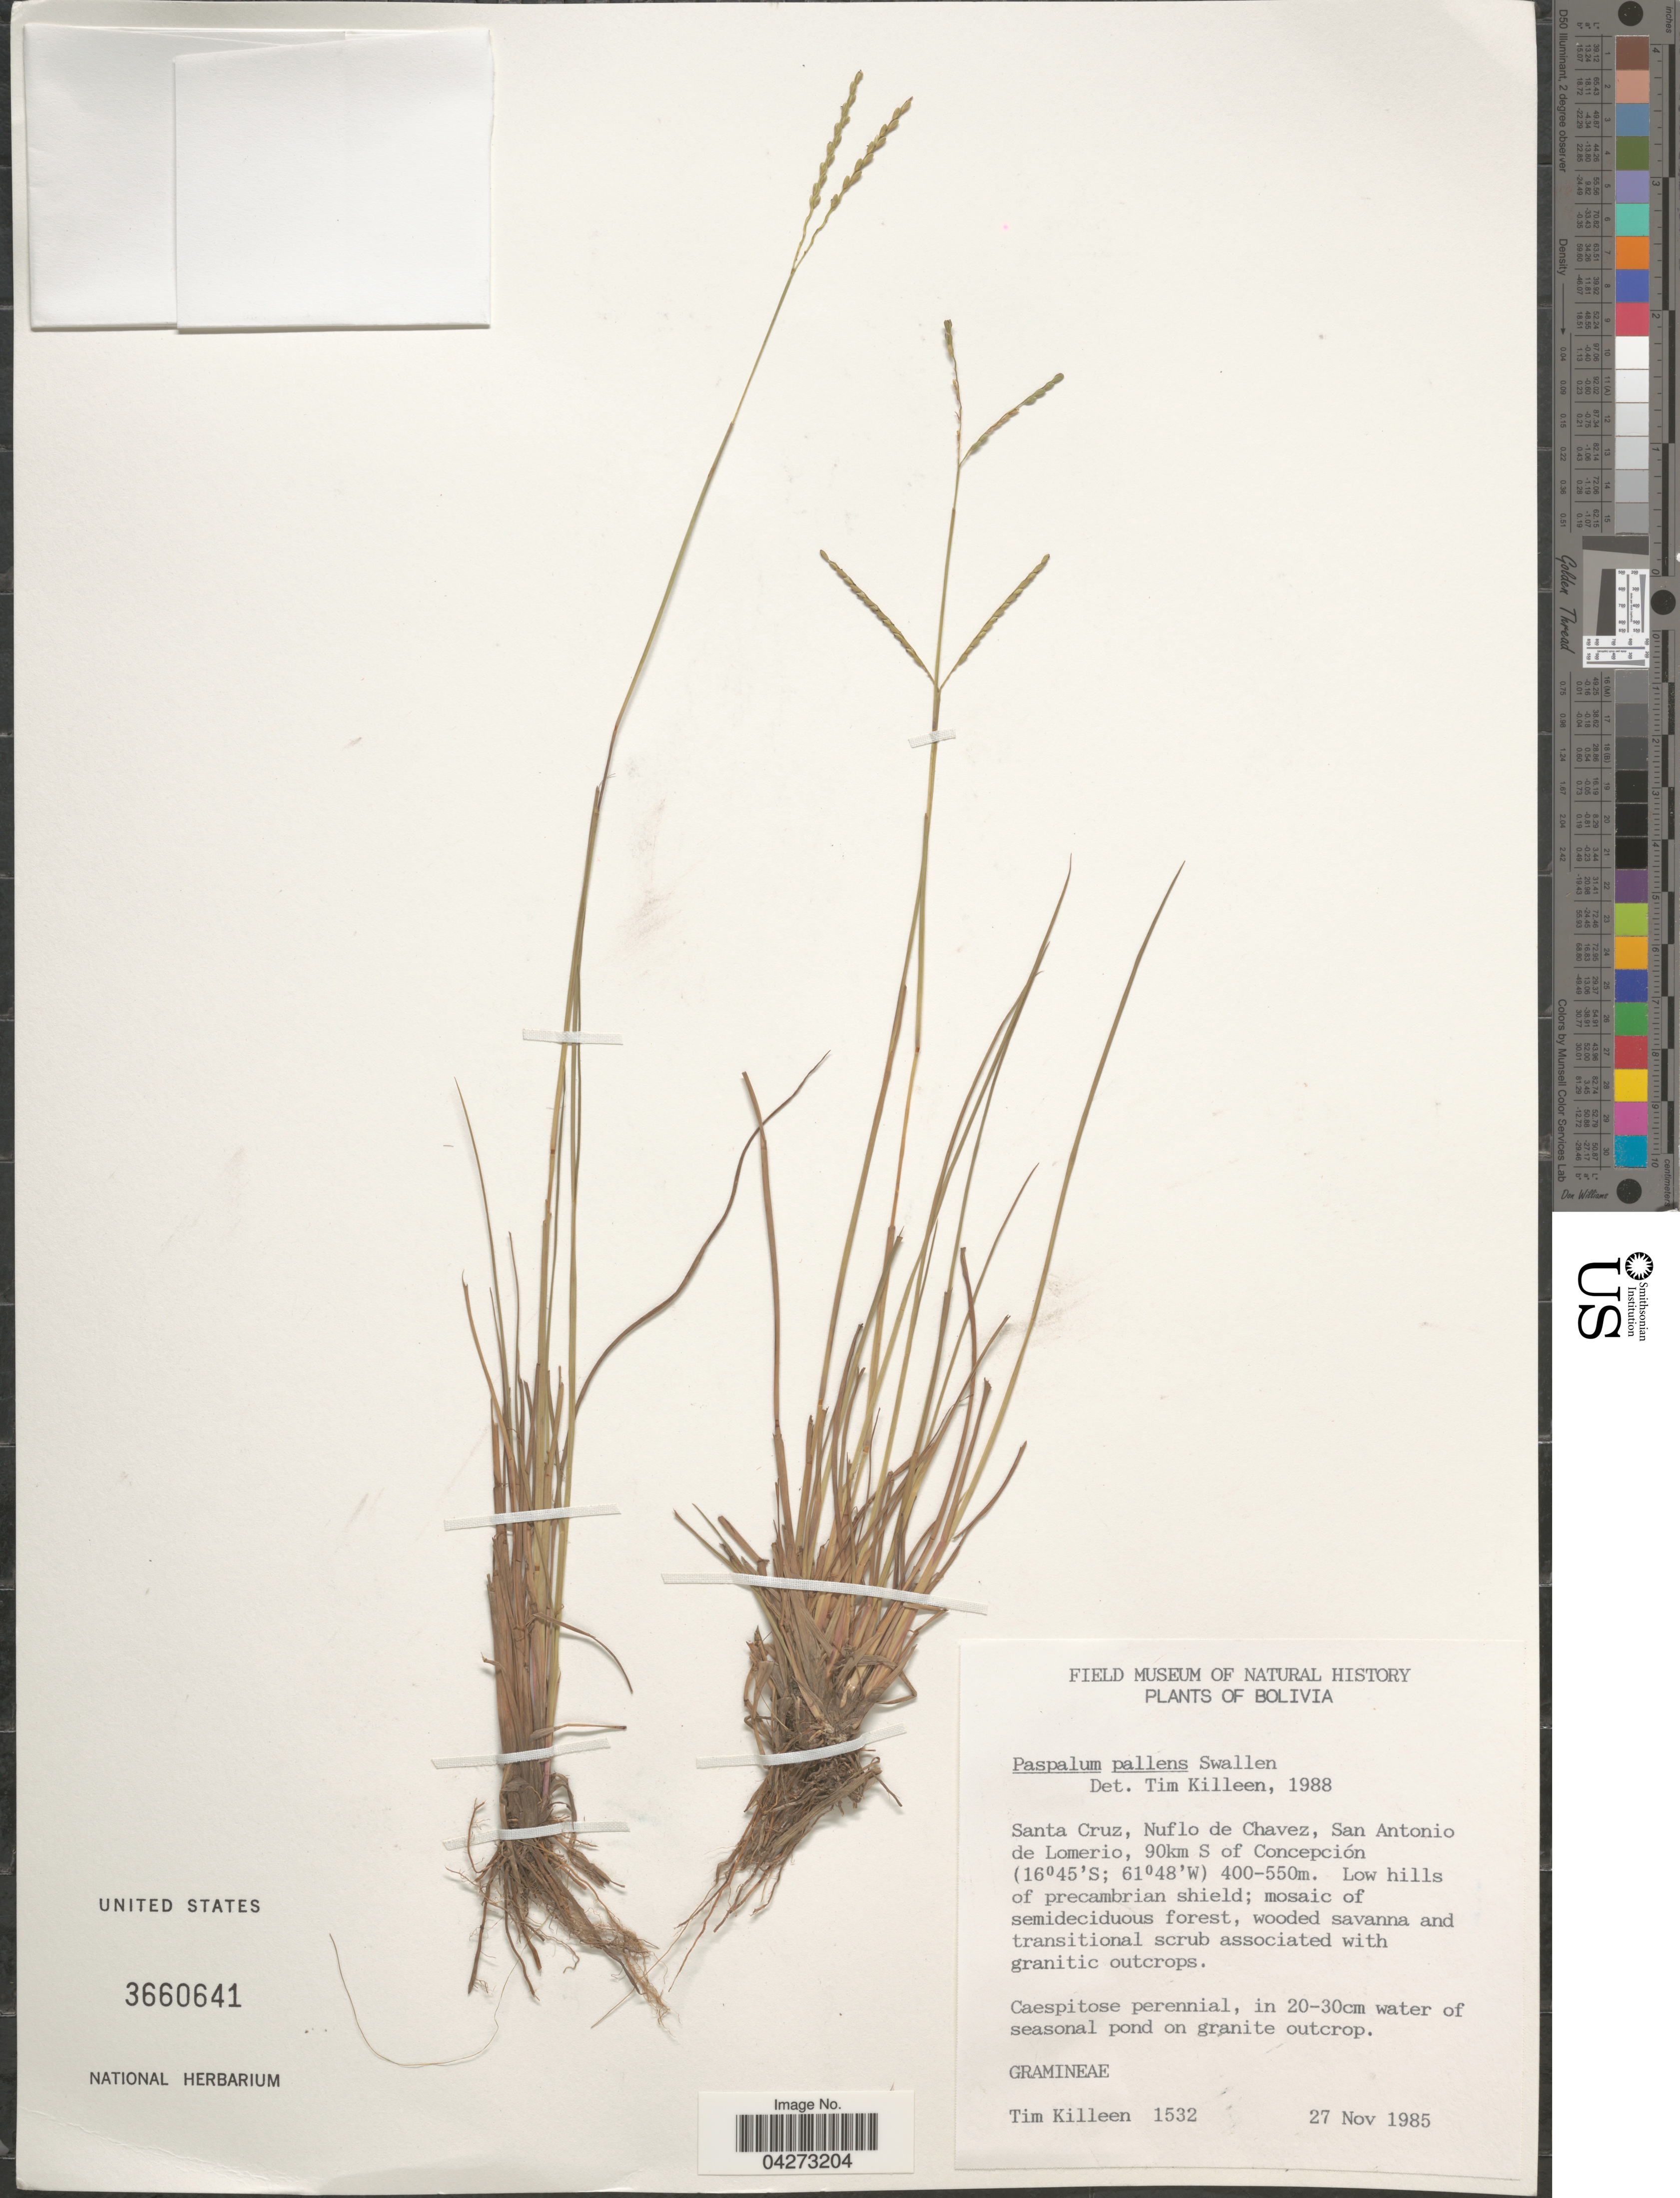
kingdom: Plantae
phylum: Tracheophyta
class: Liliopsida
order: Poales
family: Poaceae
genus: Paspalum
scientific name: Paspalum pallens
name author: Swallen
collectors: T. J. Killeen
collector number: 1532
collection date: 1985-11-27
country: Bolivia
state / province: Santa Cruz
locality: Nuflo de Chavez, San Antonio de Lomerio, 90km S of Concepción.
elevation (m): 400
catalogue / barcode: US 3660641